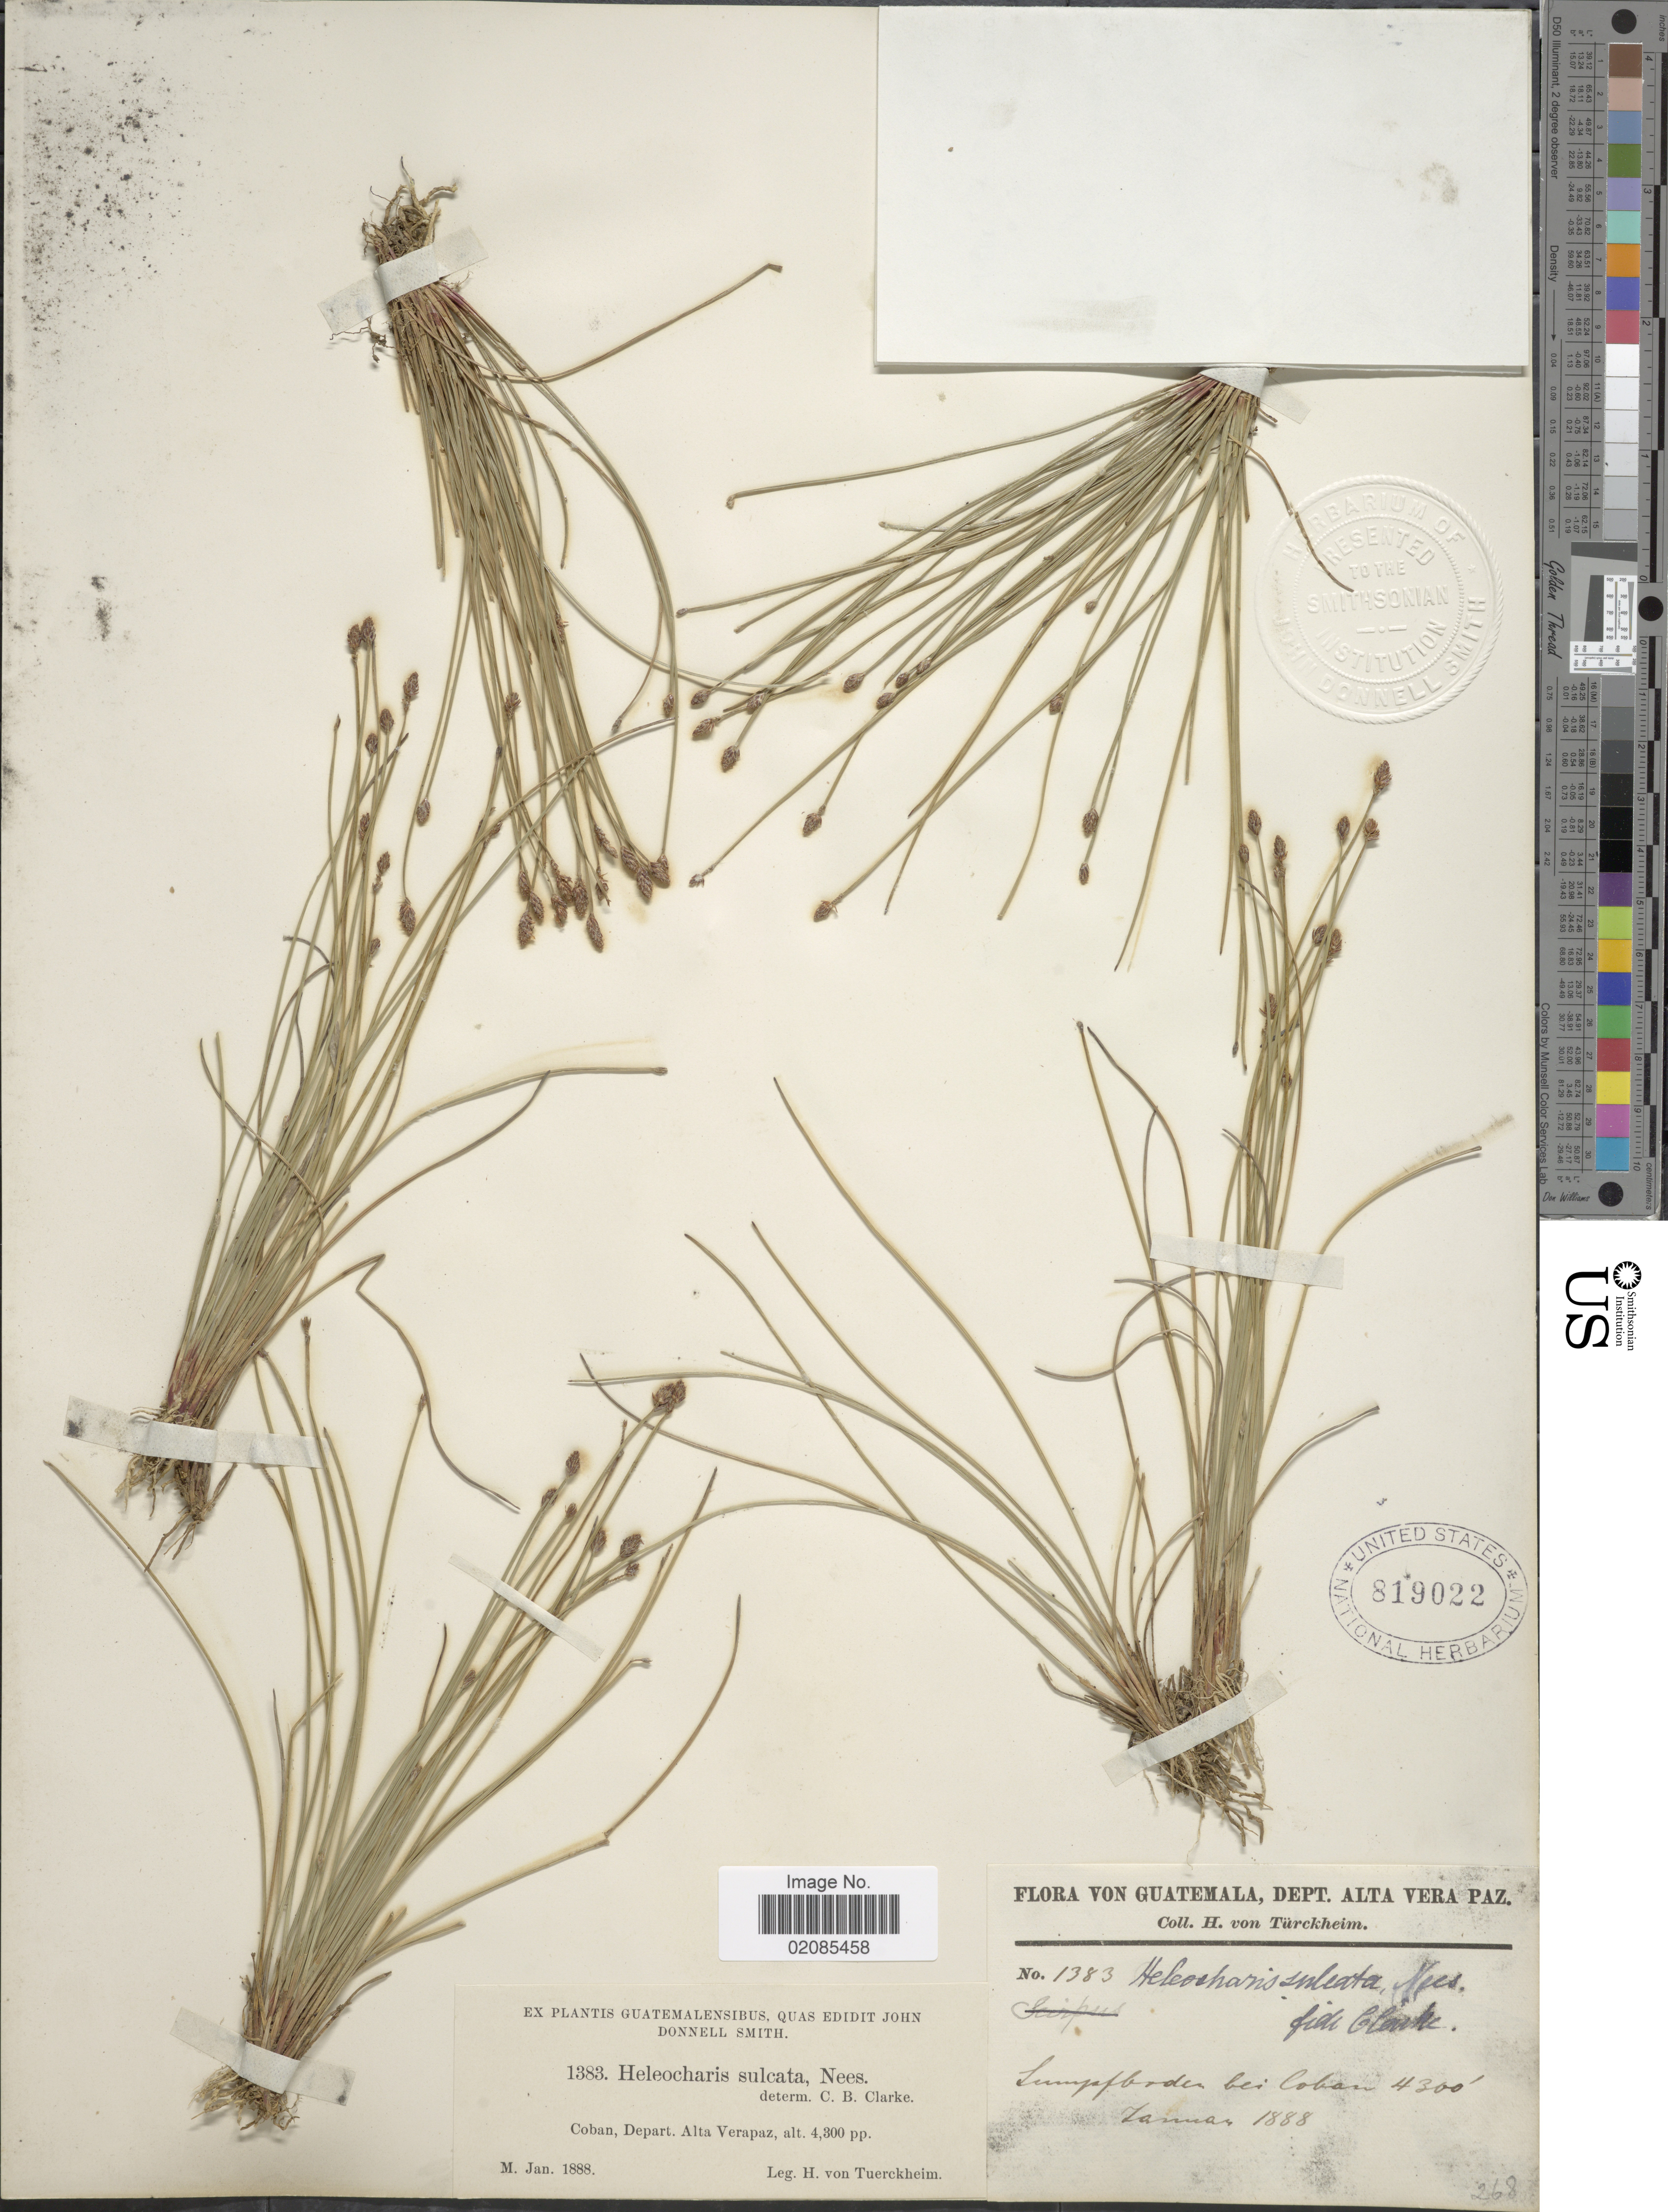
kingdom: Plantae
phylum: Tracheophyta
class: Liliopsida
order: Poales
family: Cyperaceae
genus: Eleocharis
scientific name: Eleocharis filiculmis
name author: Kunth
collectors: H. von Türckheim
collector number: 1383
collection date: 1888-01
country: Guatemala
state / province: Alta Verapaz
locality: Sumpfboden bei Coban.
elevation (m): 1311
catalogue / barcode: US 819022